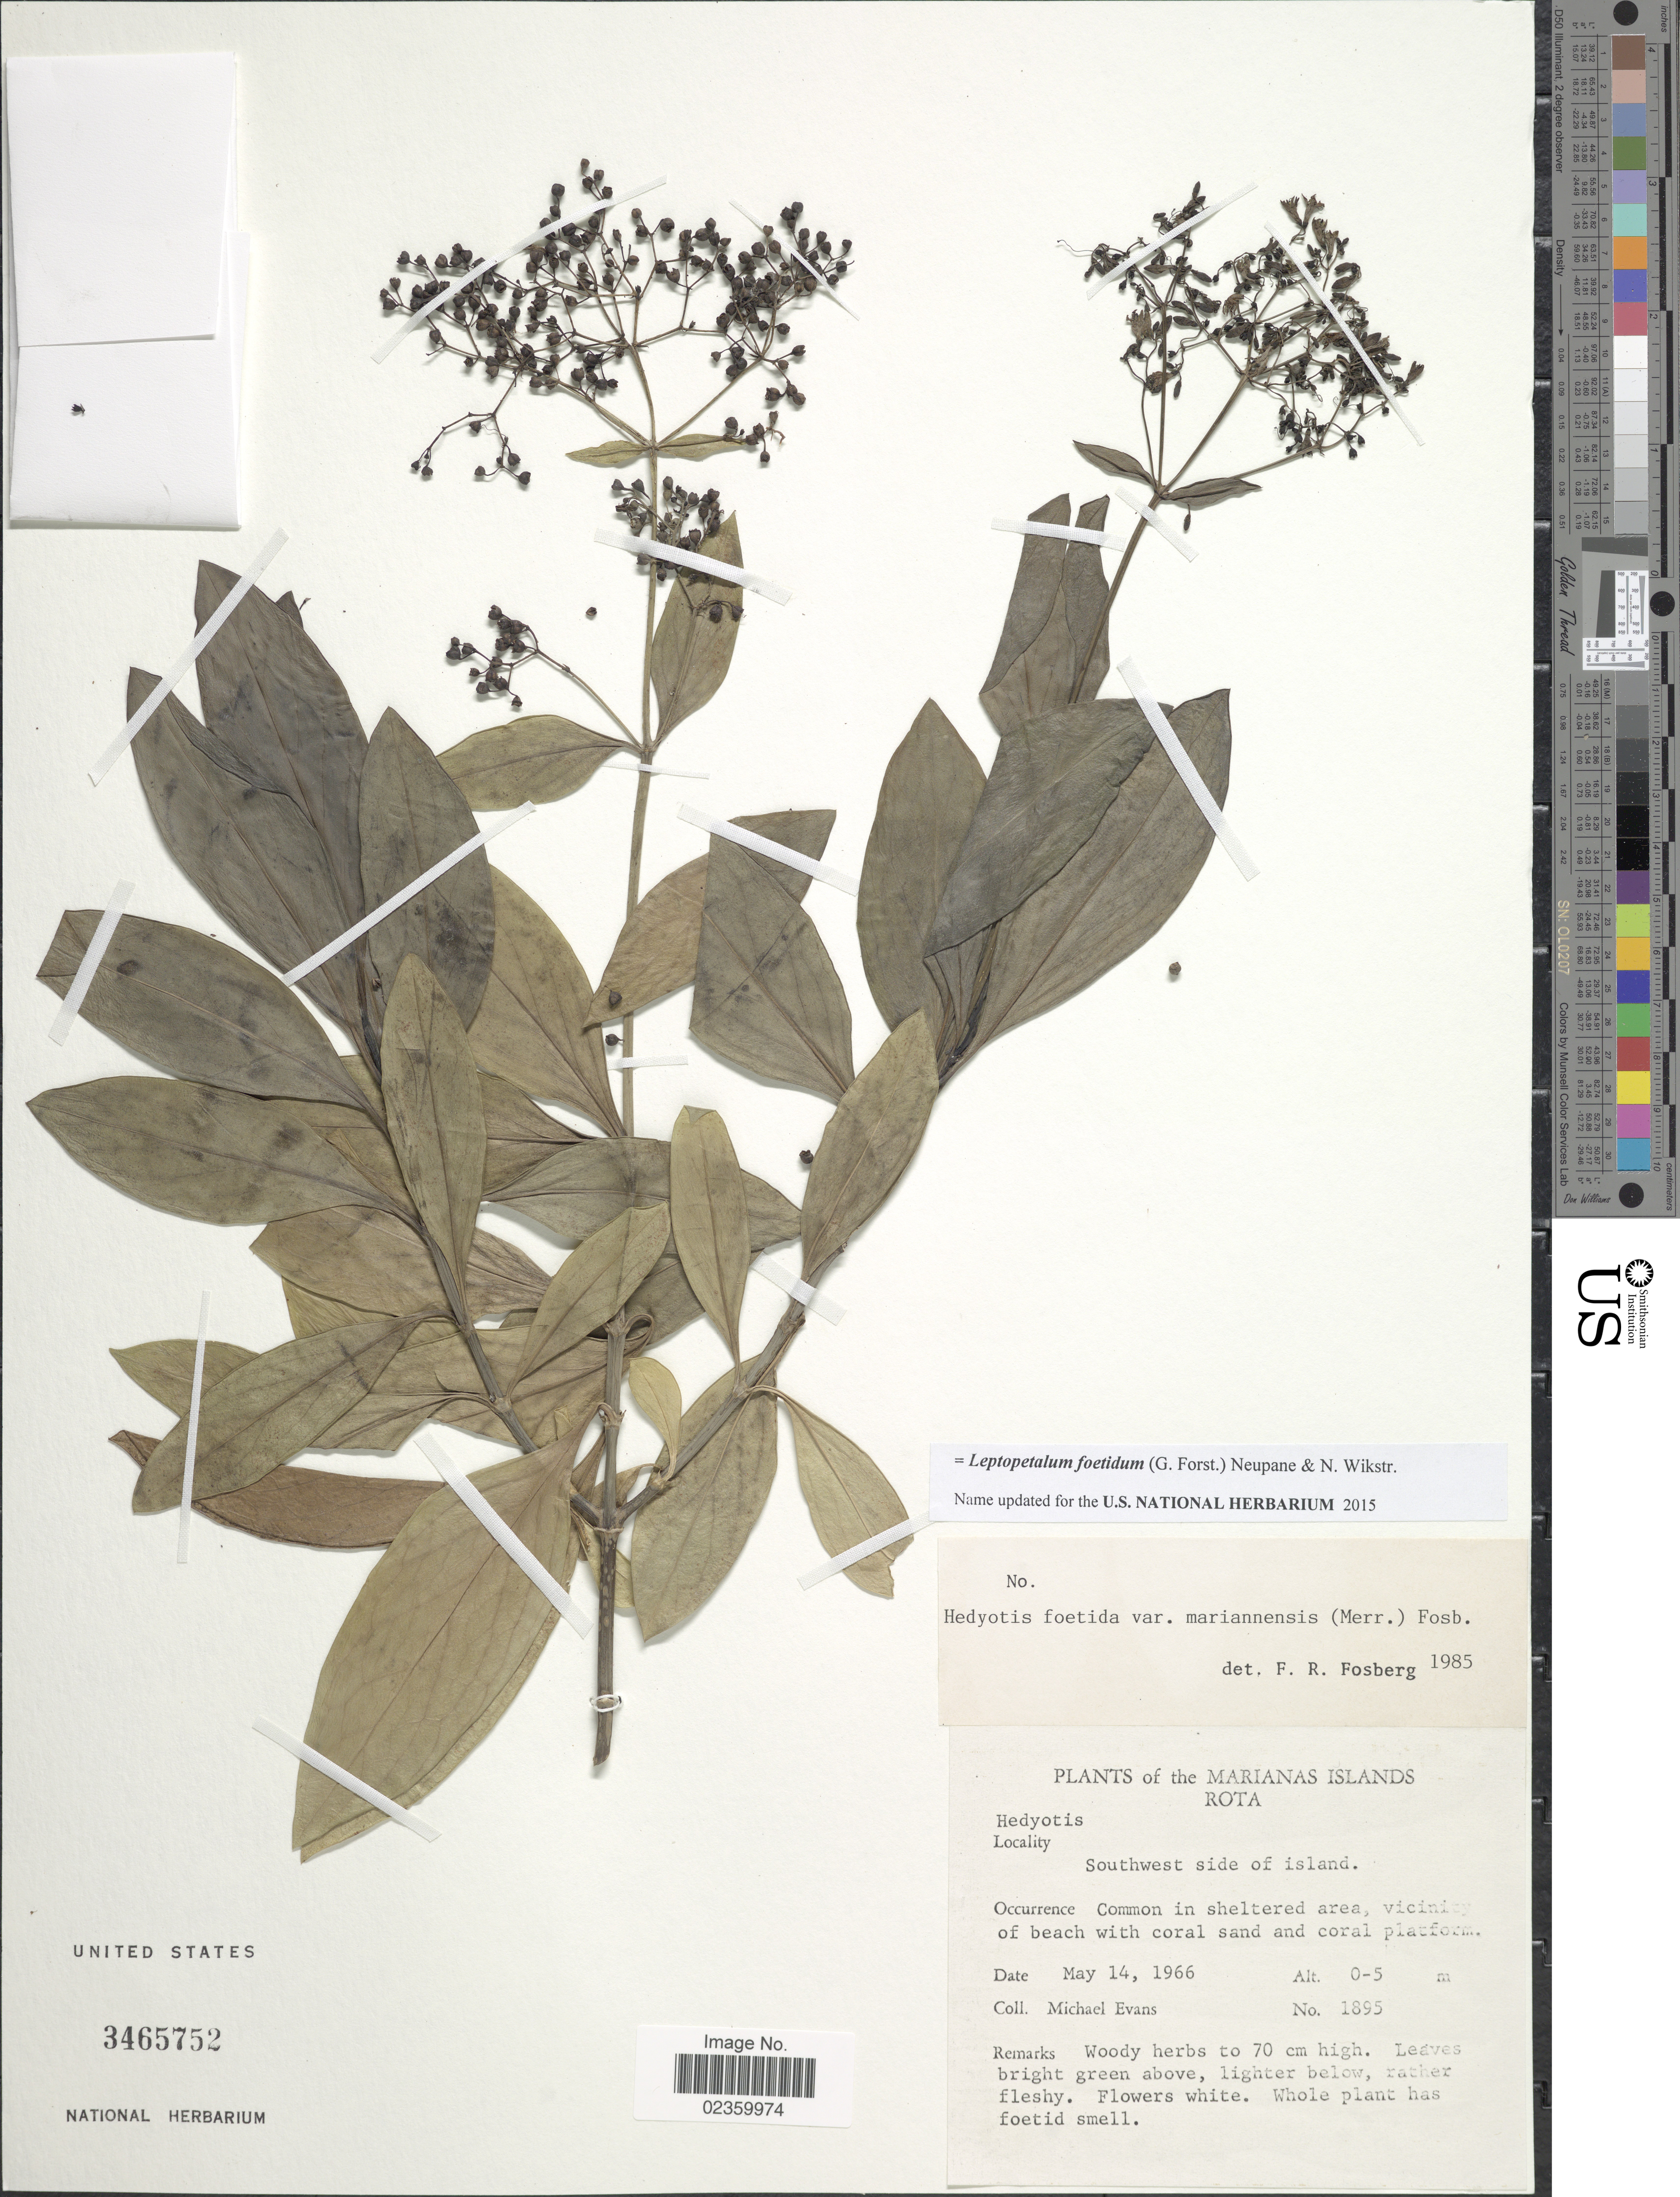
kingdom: Plantae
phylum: Tracheophyta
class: Magnoliopsida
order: Gentianales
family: Rubiaceae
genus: Leptopetalum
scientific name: Leptopetalum foetidum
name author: (G. Forst.) Neupane & N. Wikstr.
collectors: M. Evans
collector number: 1895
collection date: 1966-05-14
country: Northern Mariana Islands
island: Rota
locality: Rota. Southwest side of island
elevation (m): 0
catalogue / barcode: US 3465752